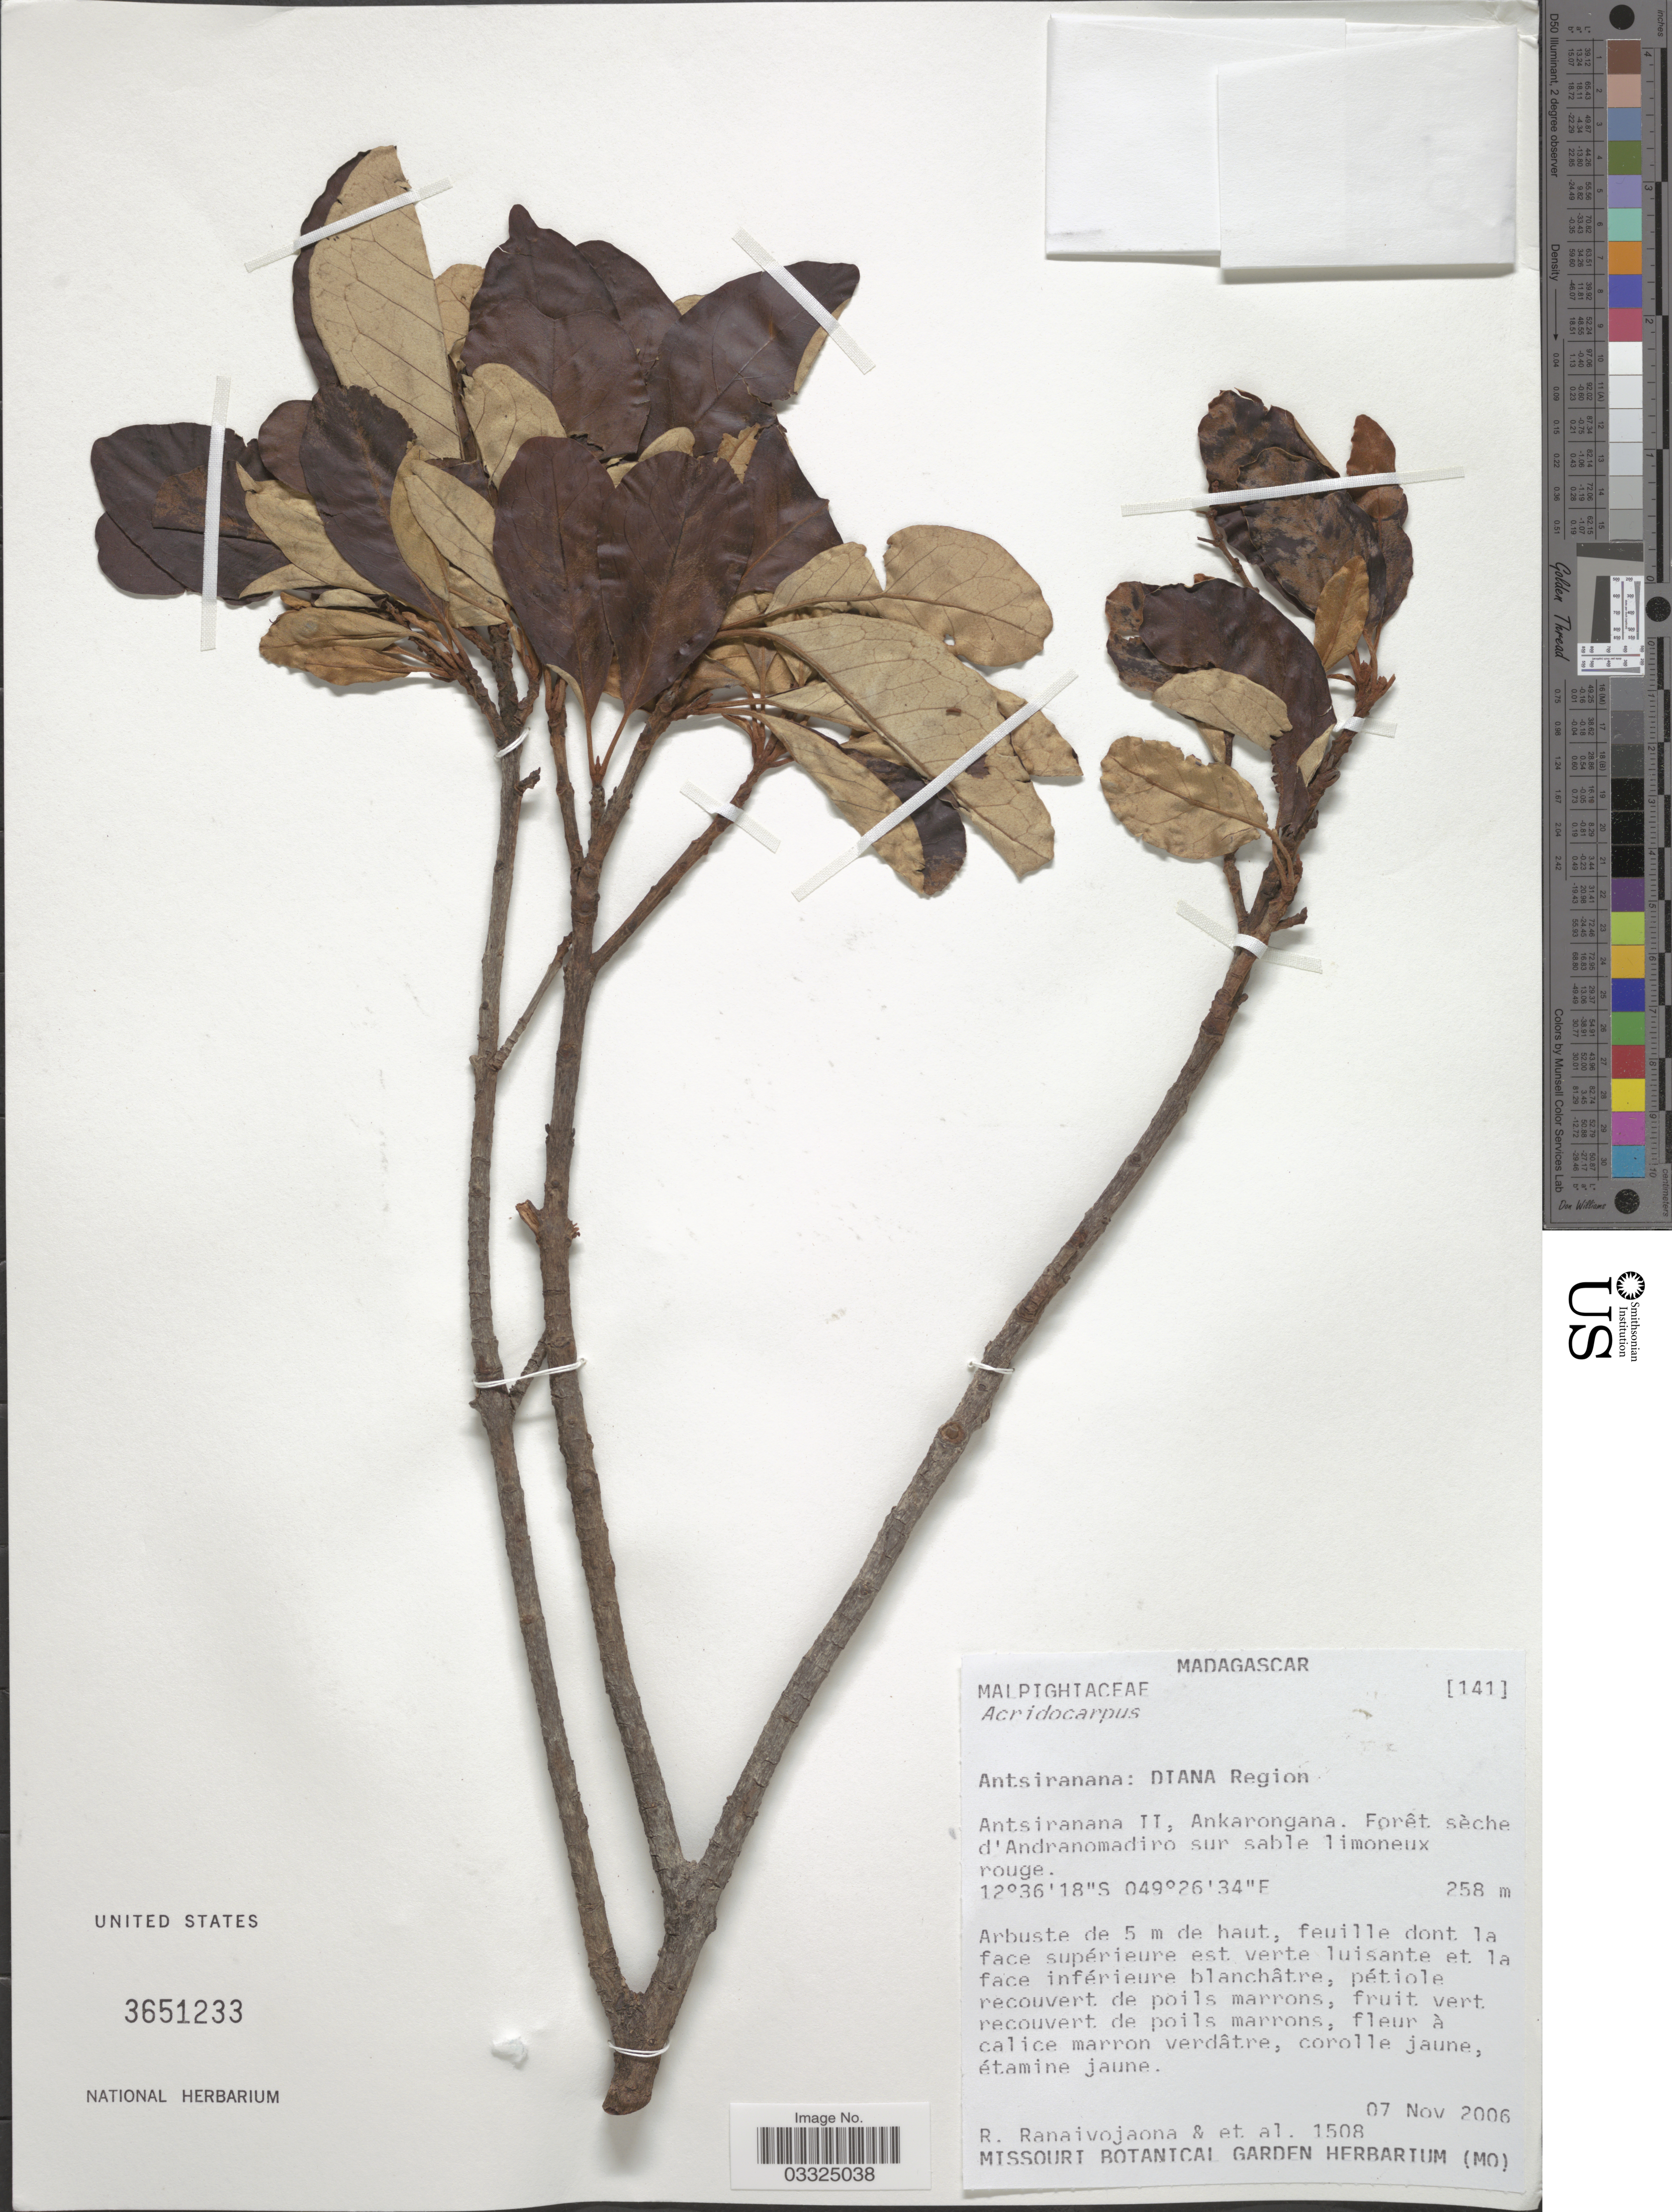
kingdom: Plantae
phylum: Tracheophyta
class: Magnoliopsida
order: Malpighiales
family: Malpighiaceae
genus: Acridocarpus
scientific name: Acridocarpus sp.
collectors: R. Ranaivojaona & et al.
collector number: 1508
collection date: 2006-11-07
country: Madagascar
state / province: Diana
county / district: Antsiranana II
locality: Diana Region. Antsiranana II, Ankarongana.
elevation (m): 258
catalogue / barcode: US 3651233